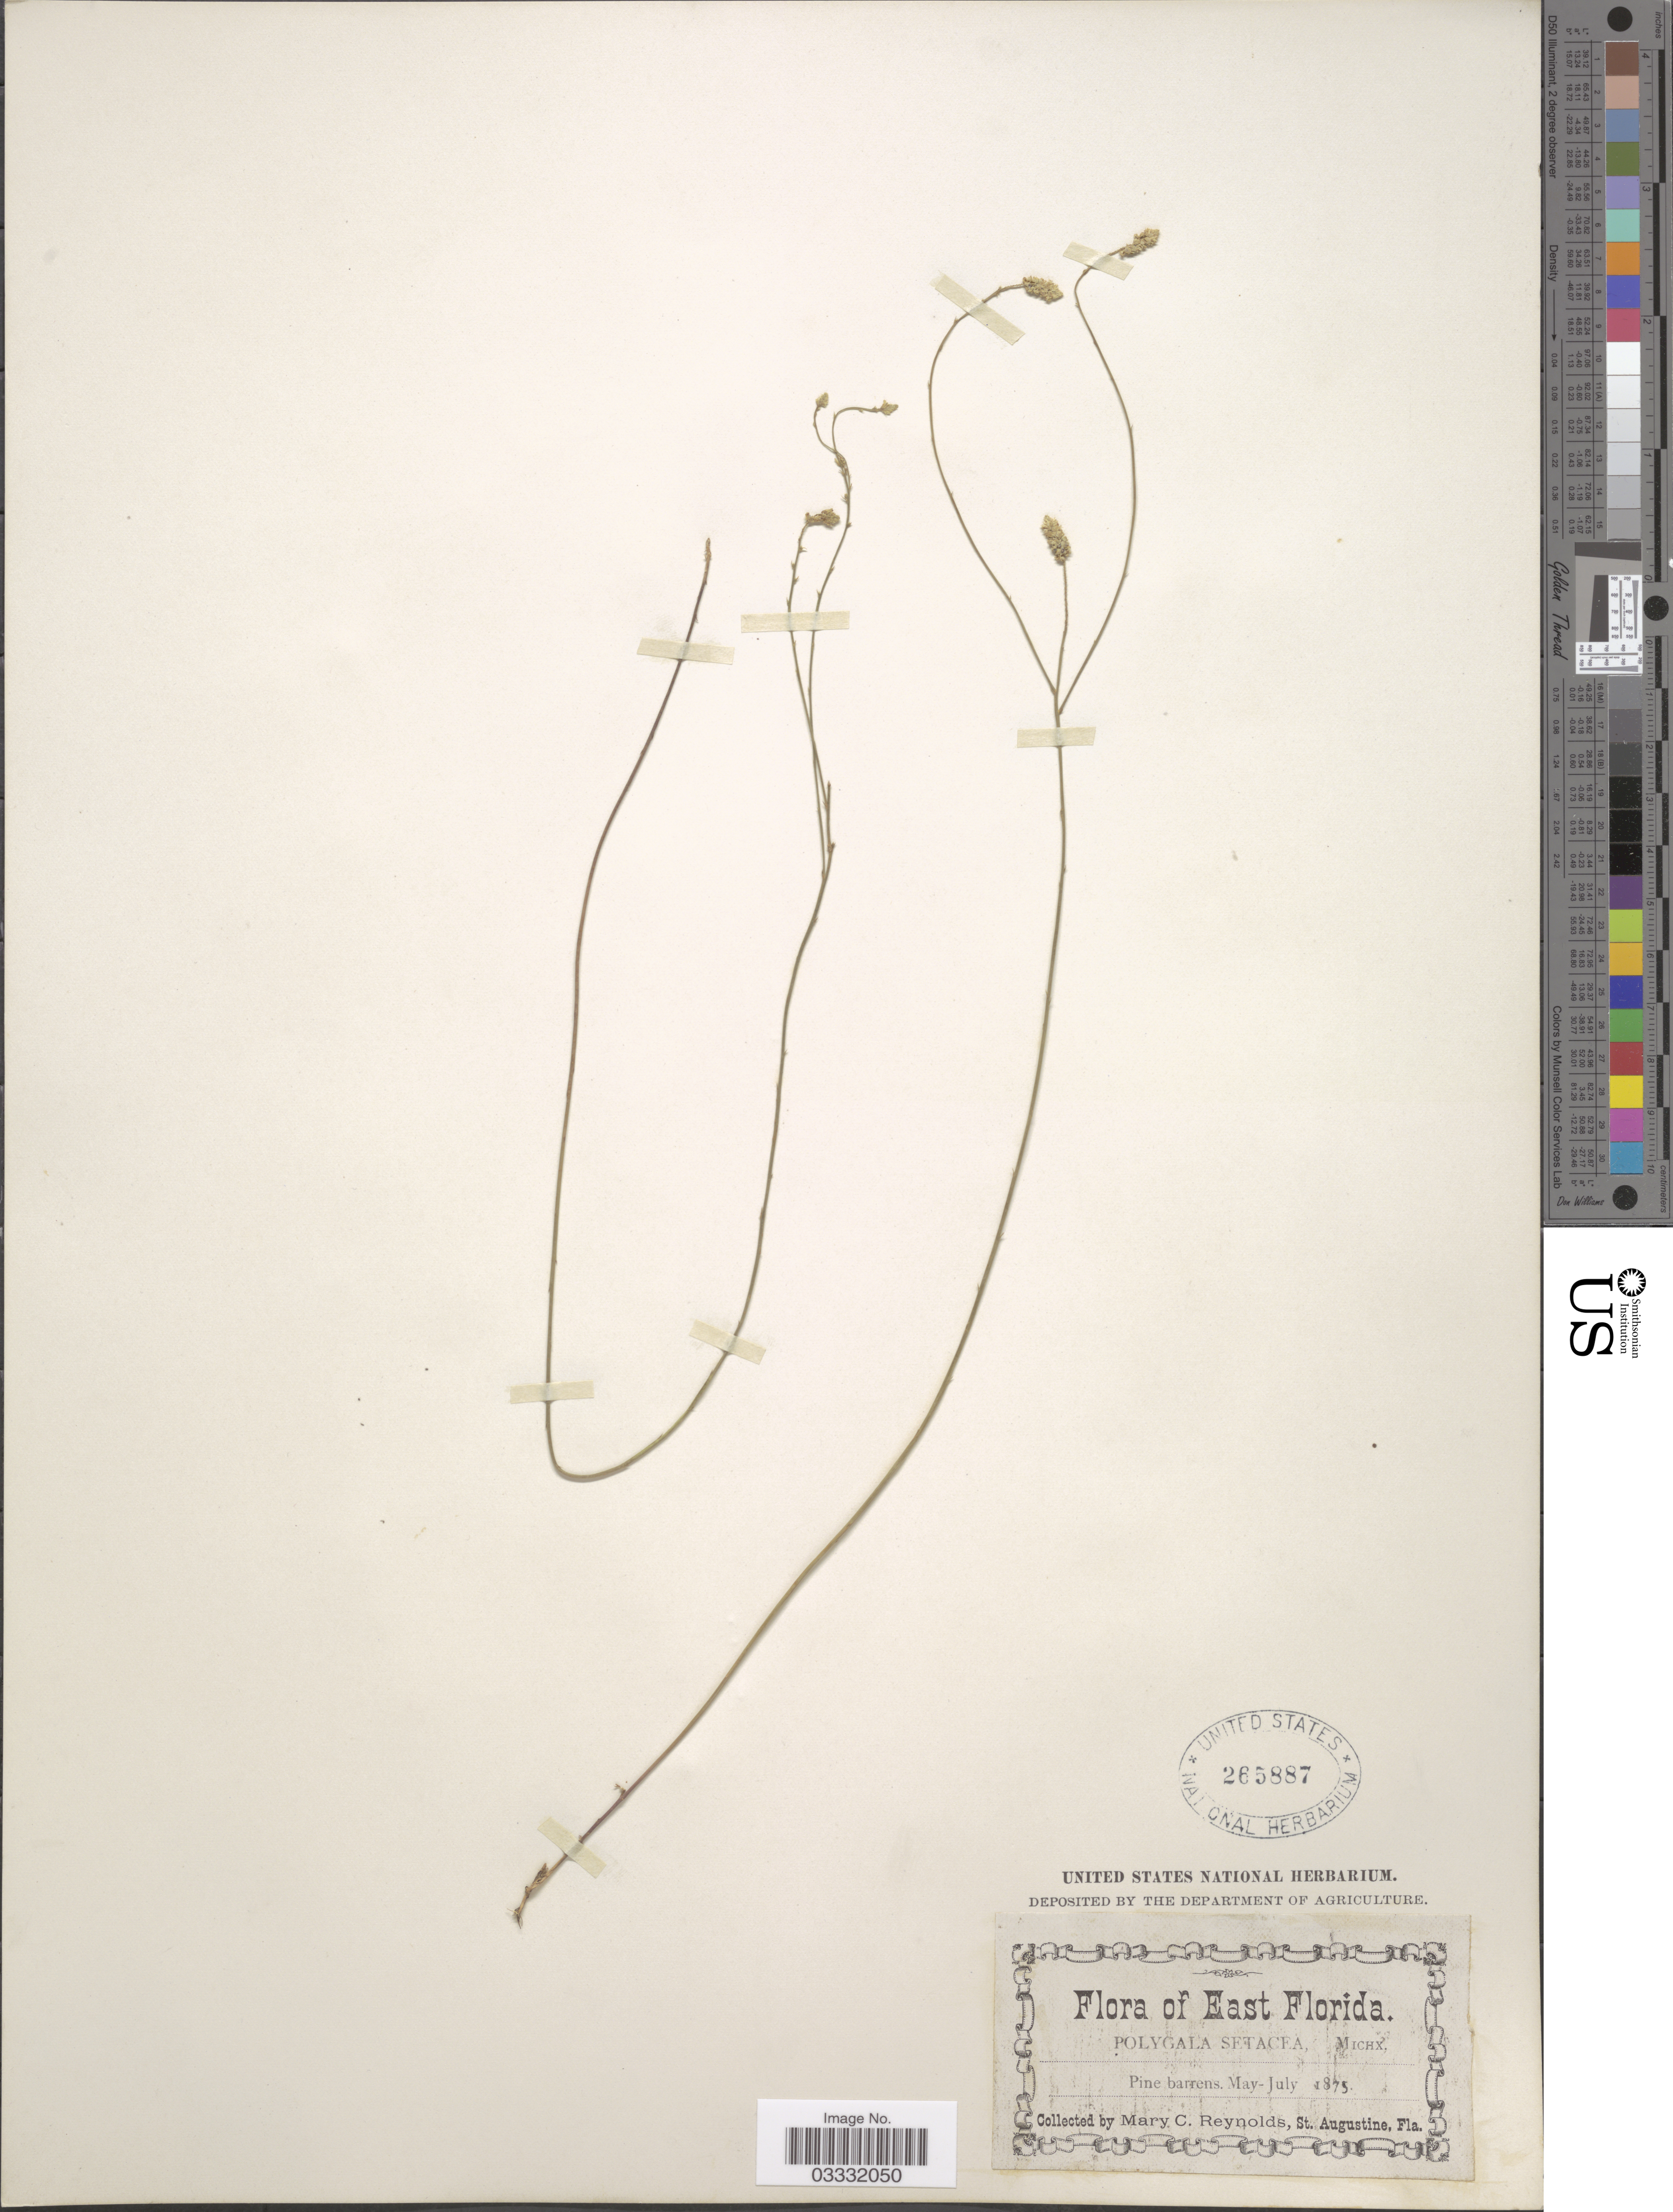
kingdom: Plantae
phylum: Tracheophyta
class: Magnoliopsida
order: Fabales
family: Polygalaceae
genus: Polygala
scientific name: Polygala setacea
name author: Michx.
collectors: M. Reynolds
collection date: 1875-05/1875-07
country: United States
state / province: Florida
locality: East Florida.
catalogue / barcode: US 265887